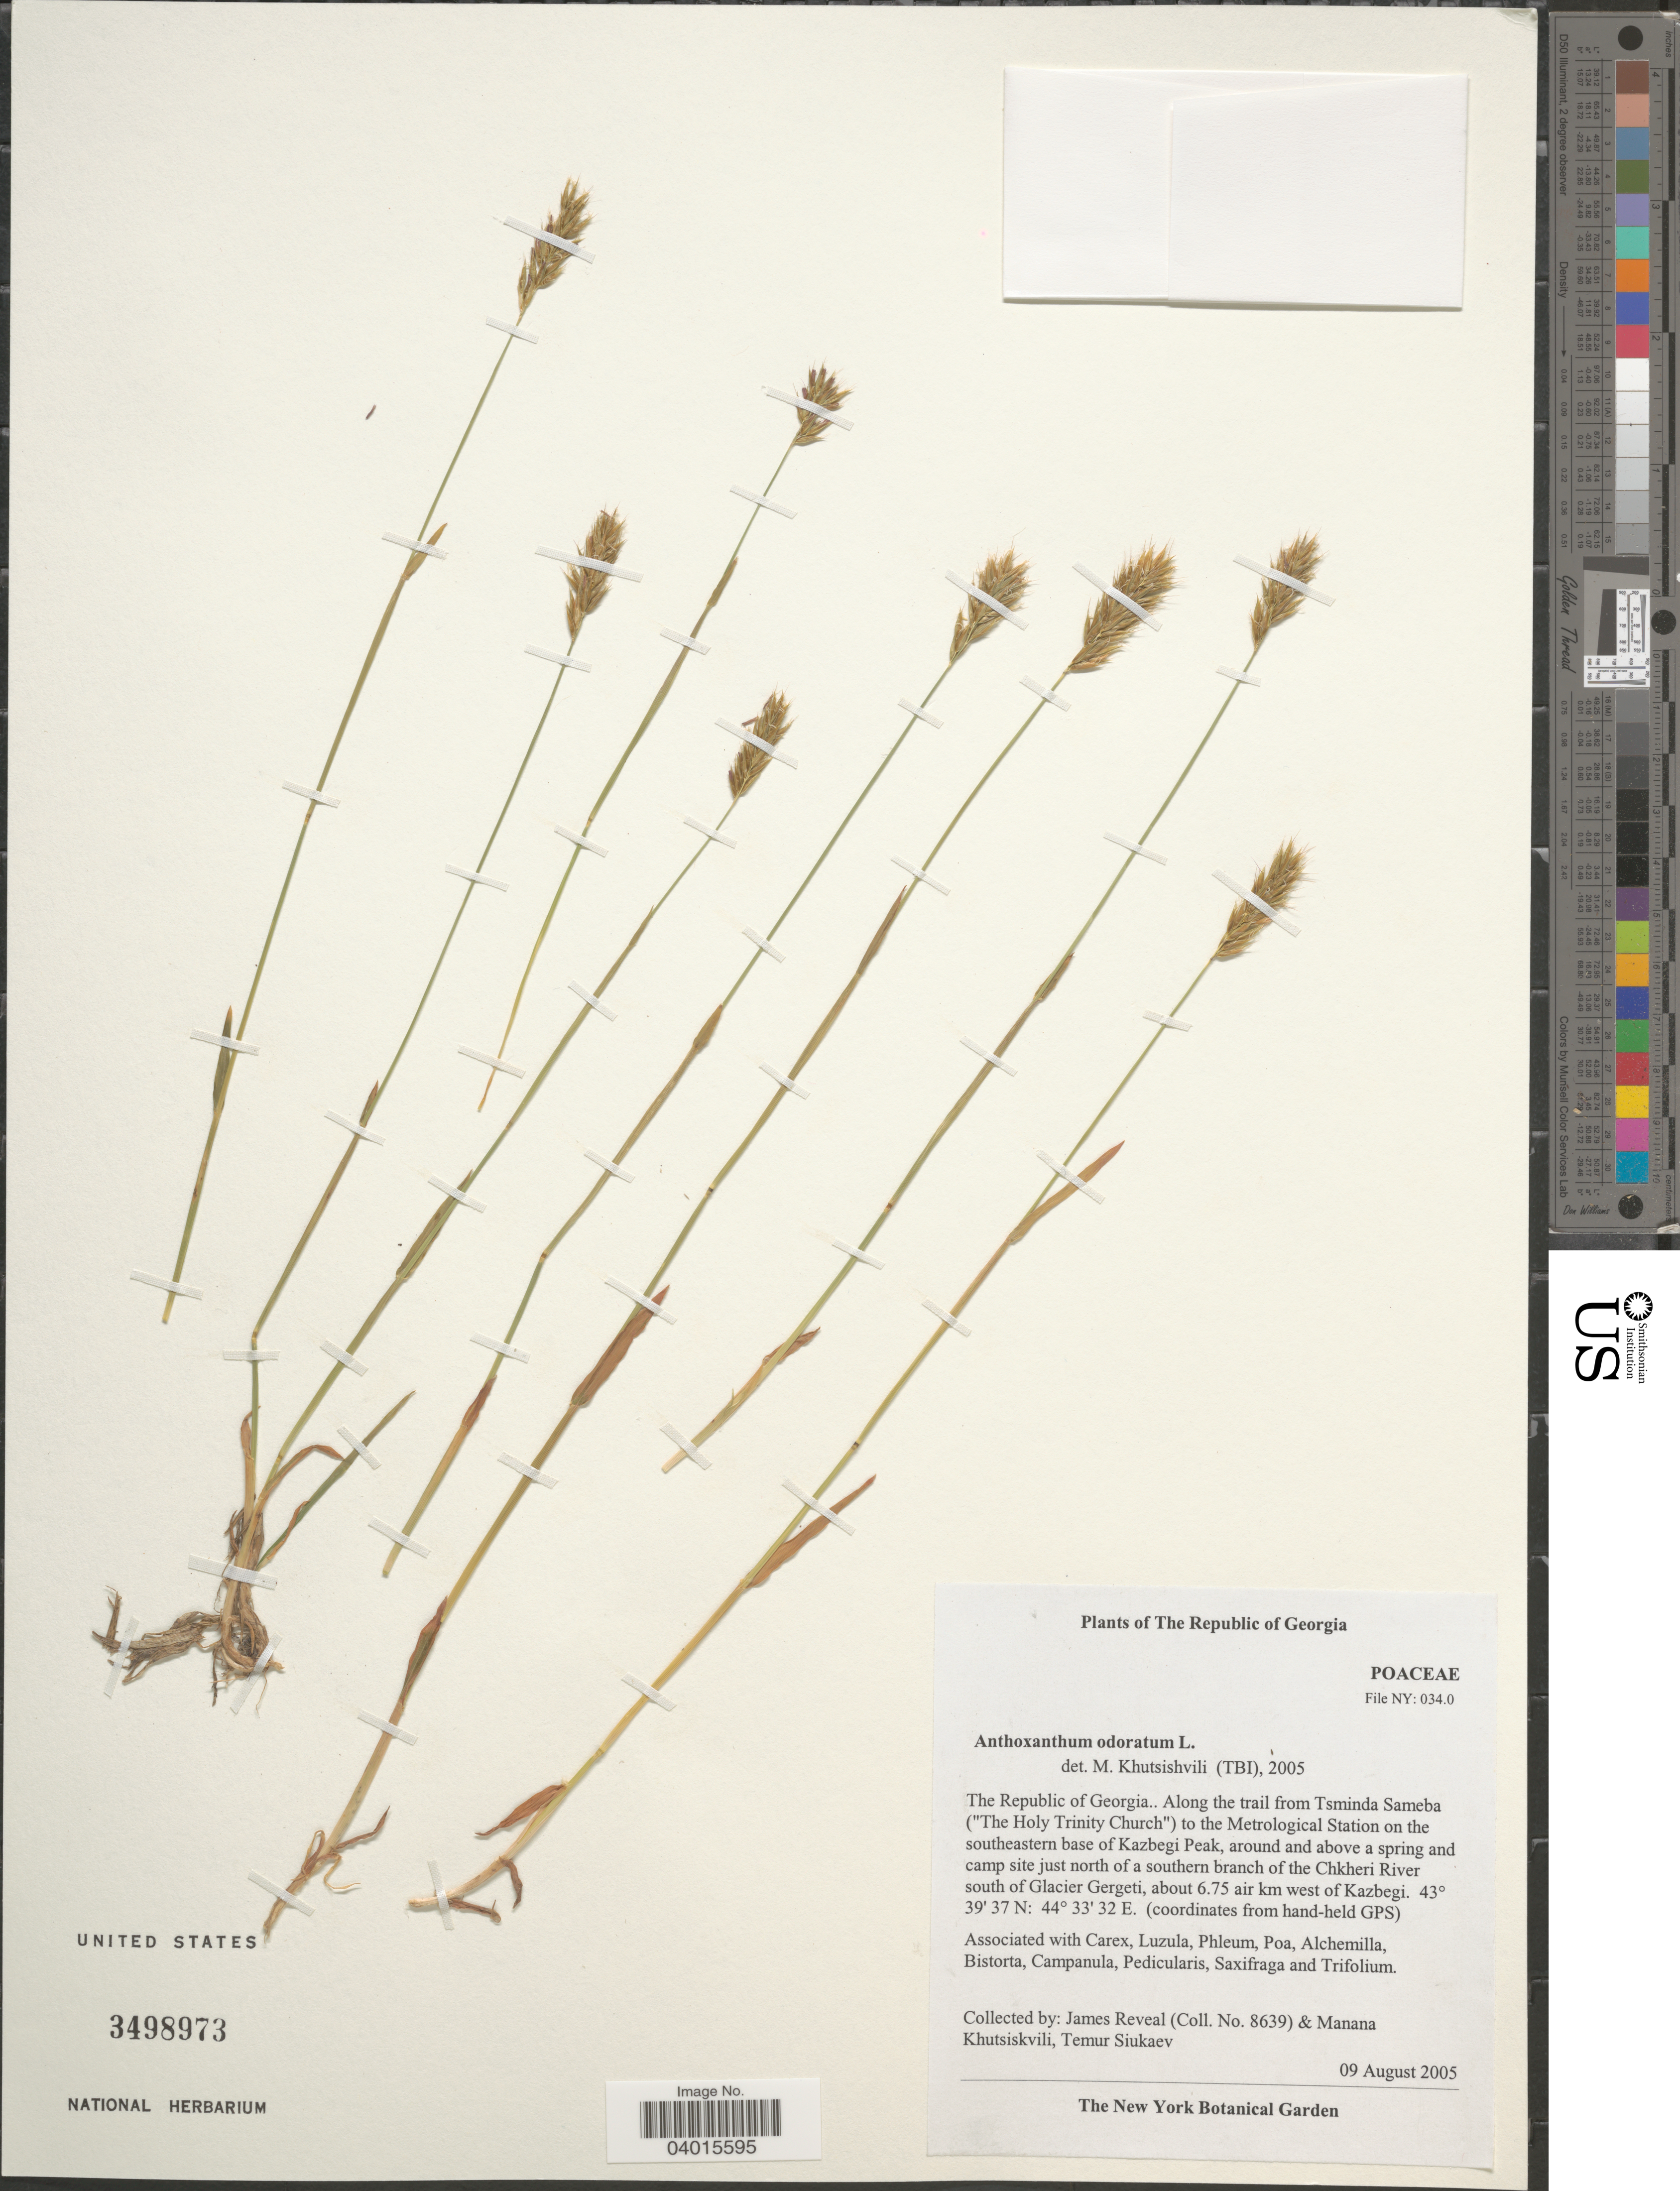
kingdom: Plantae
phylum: Tracheophyta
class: Liliopsida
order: Poales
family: Poaceae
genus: Anthoxanthum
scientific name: Anthoxanthum odoratum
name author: L.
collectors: J. Reveal, M. Khutsiskvili & T. Siukaev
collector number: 8639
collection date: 2005-08-09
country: Georgia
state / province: Kazbergi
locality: The Republic of Georgia. Along the trail from Tsminda Sameba ("The Holy Trinity Church") to the Metrological Station on the southeastern base of Kazbegi Peak, around and above a spring and camp site just north of a southern branch of the Chkheri River south of Glacier Gergeti, about 6.75 air km west of Kazbegi.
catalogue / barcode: US 3498973